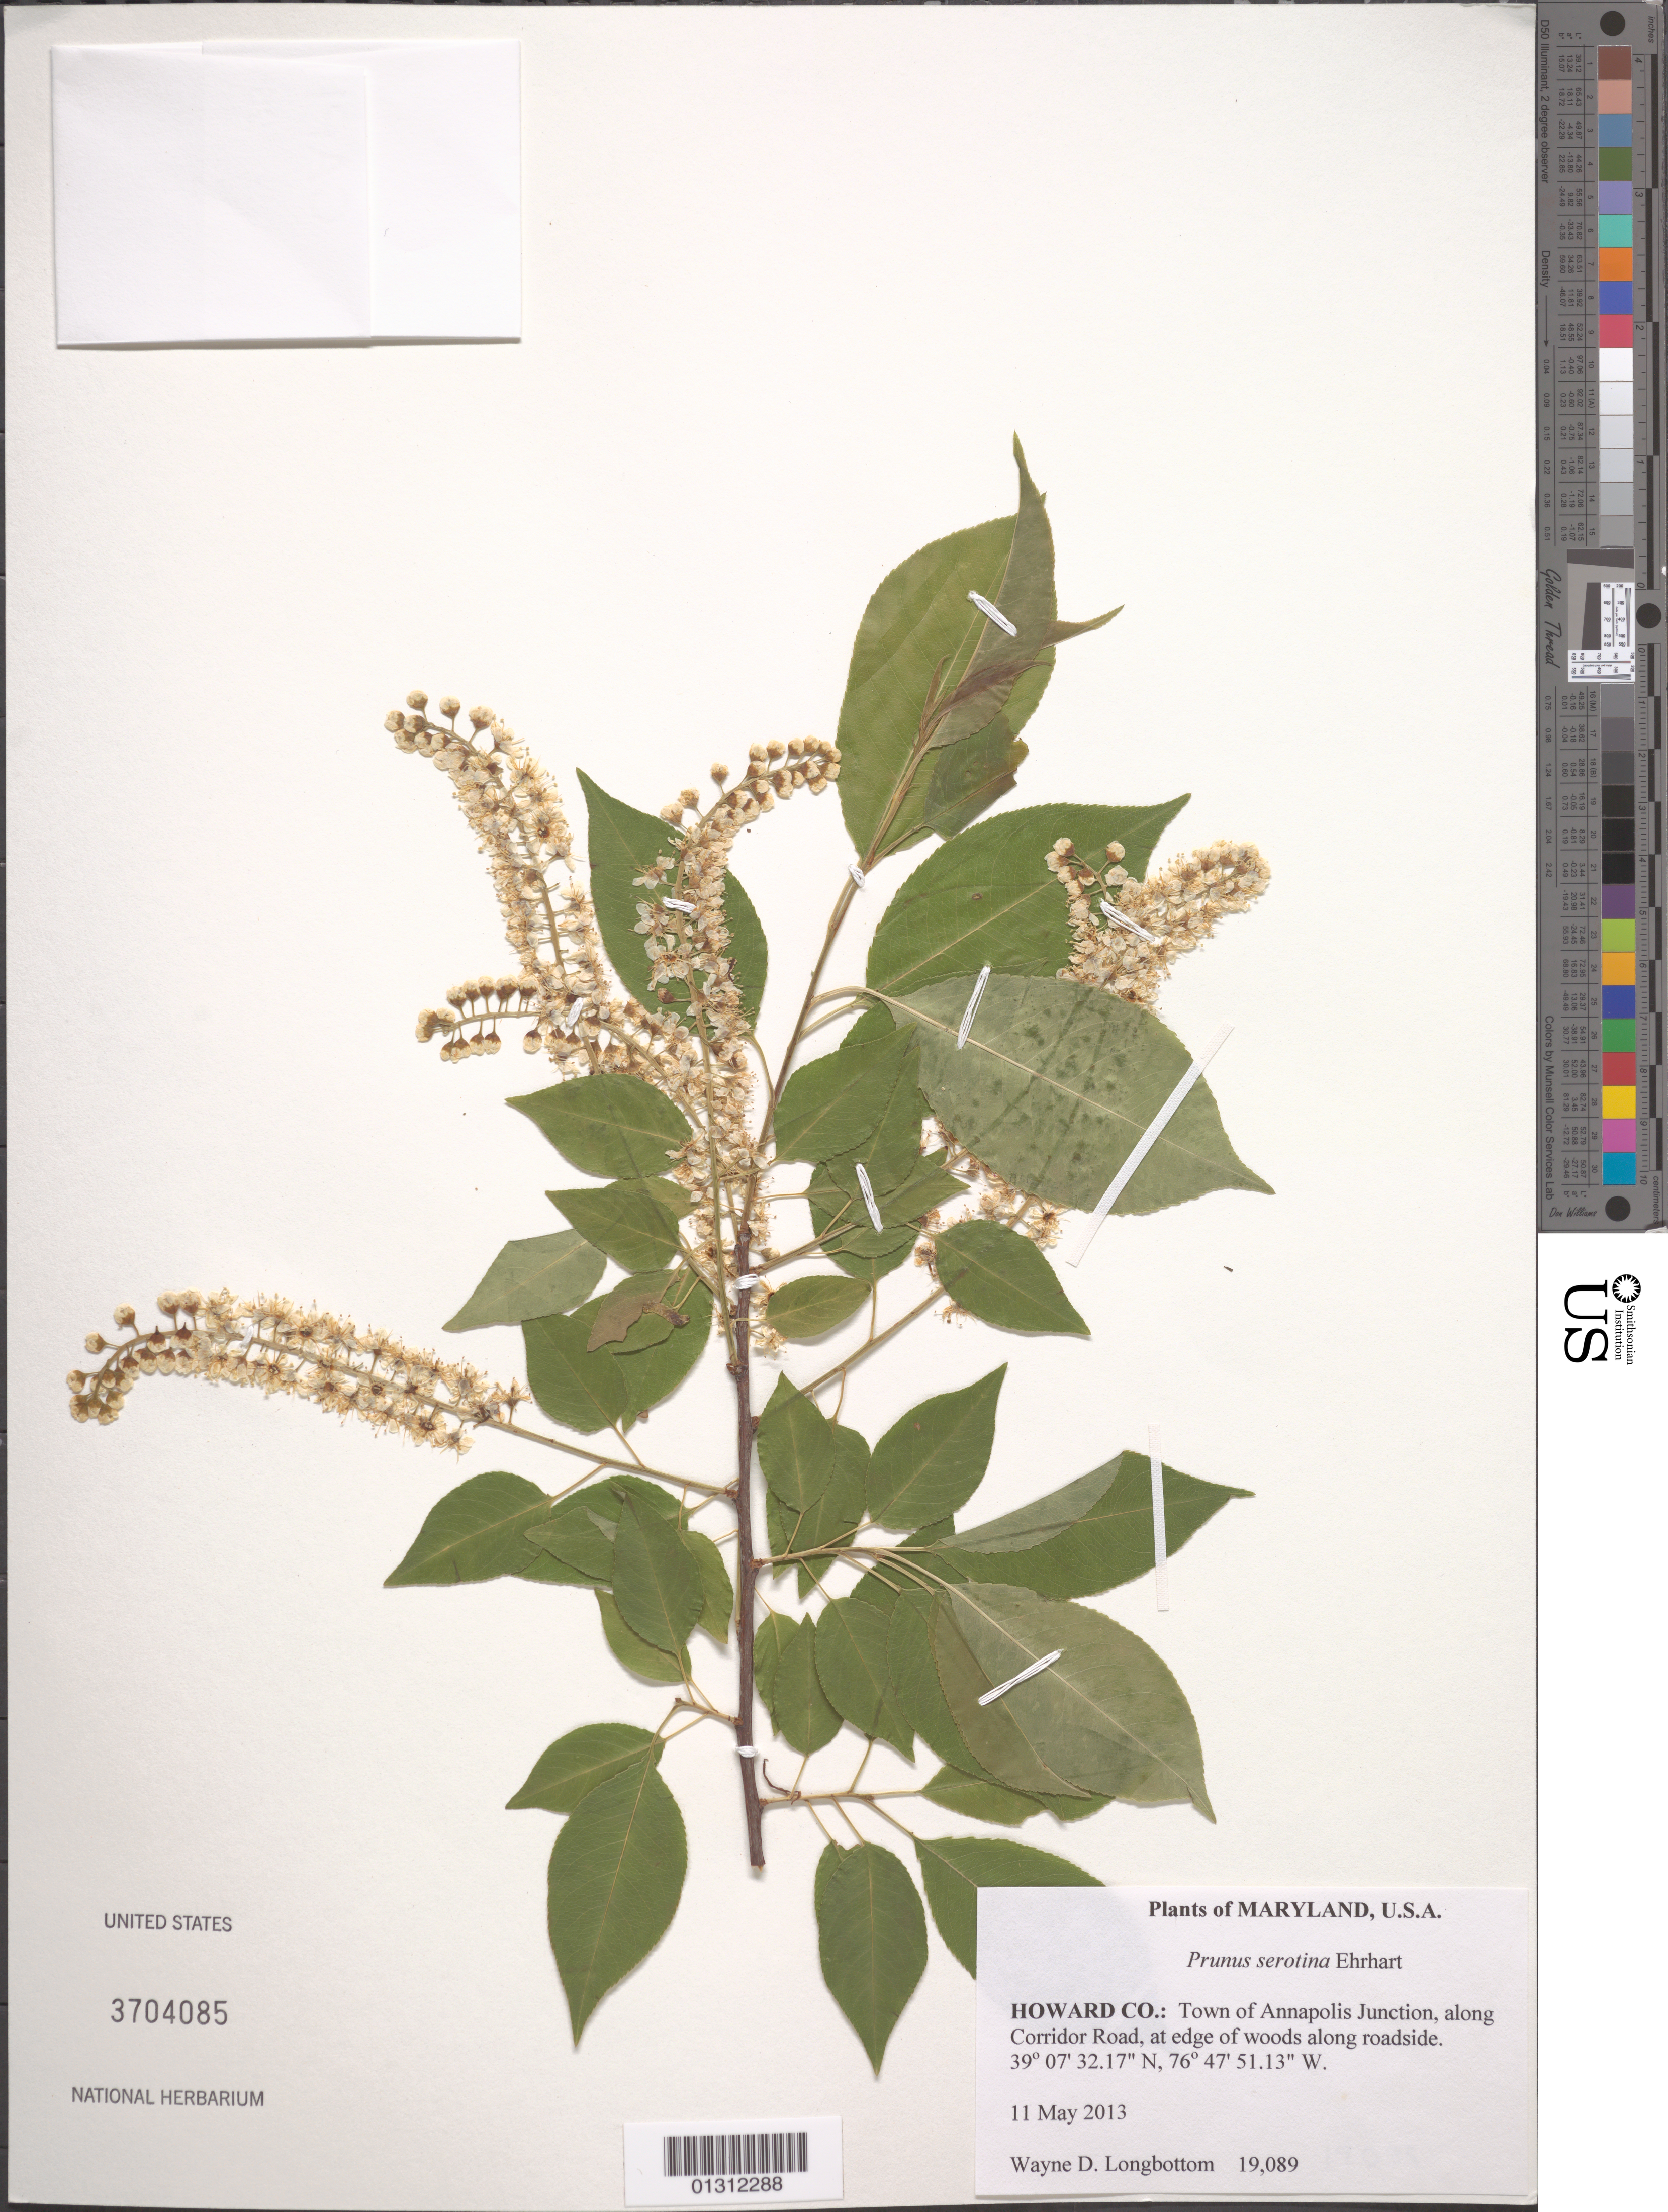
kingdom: Plantae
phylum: Tracheophyta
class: Magnoliopsida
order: Rosales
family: Rosaceae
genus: Prunus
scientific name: Prunus serotina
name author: Ehrh.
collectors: W. D. Longbottom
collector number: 19089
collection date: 2013-05-11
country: United States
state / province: Maryland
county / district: Howard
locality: Town of Annapolis Junction, along Corridor Road, at edge of woods along roadsid.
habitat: edge of woods along roadside.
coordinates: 39 07 32.17 N, 76 47 51.13 W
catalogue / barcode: US 3704085